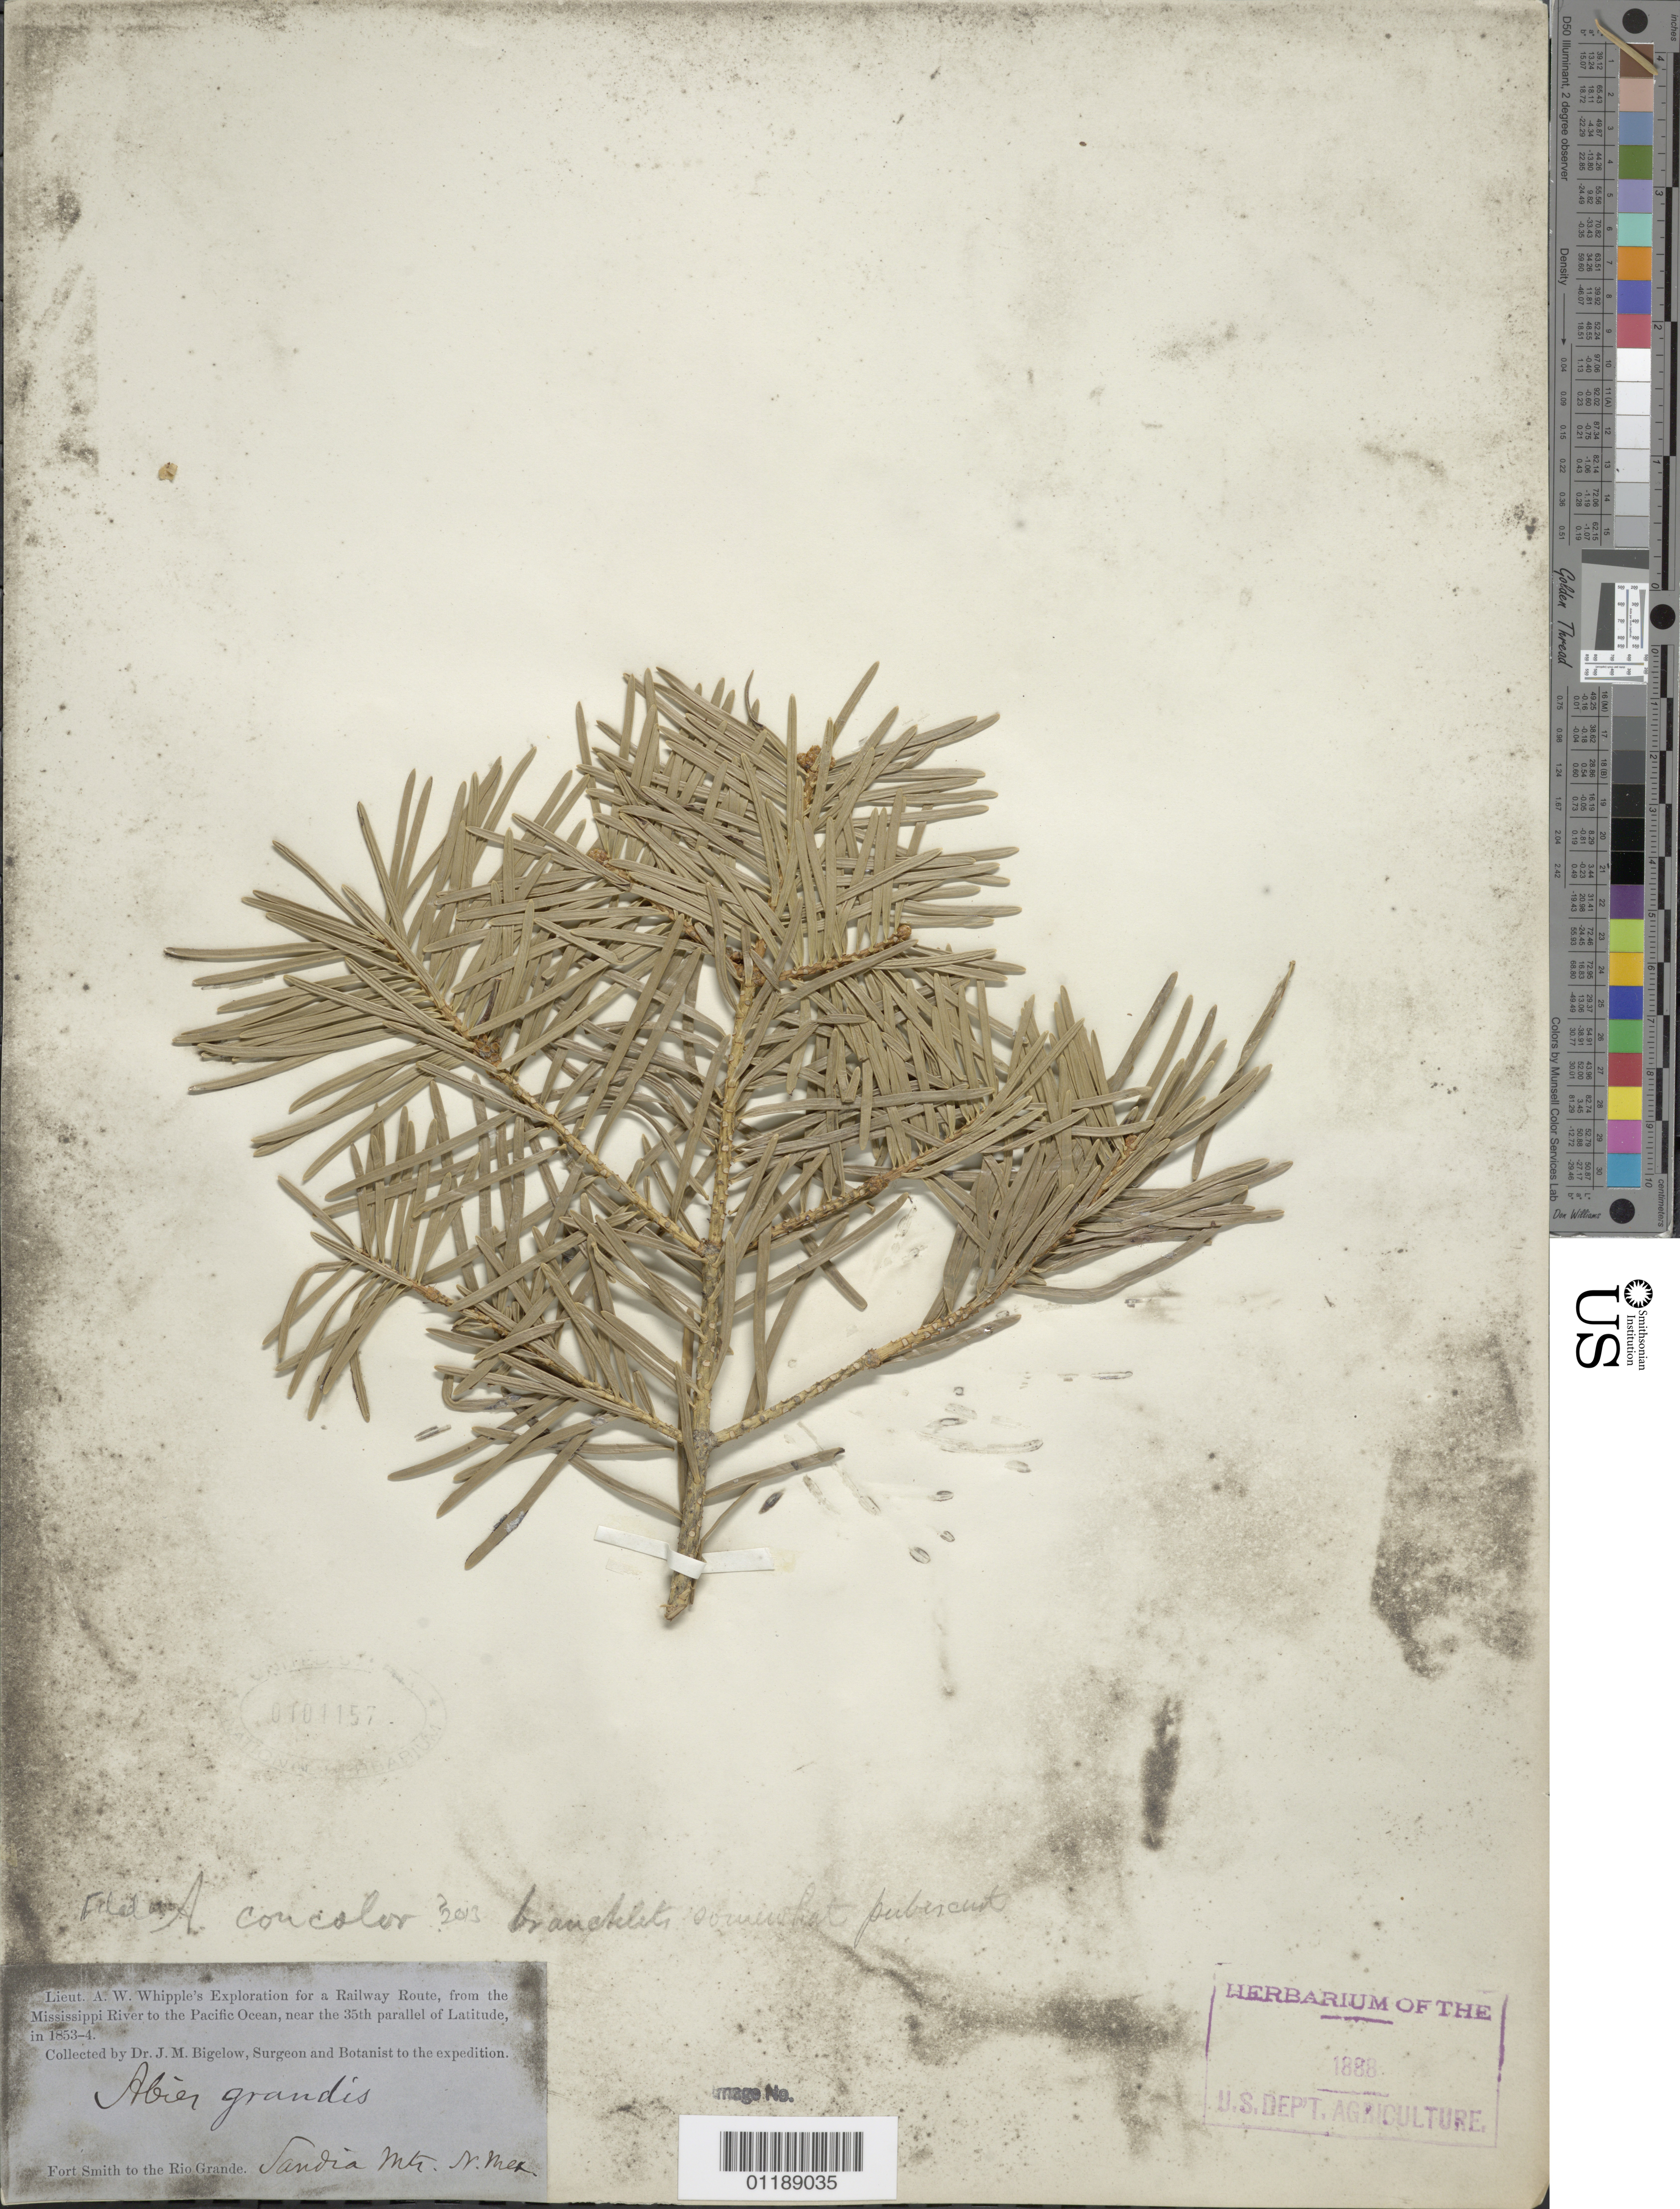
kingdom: Plantae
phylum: Tracheophyta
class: Pinopsida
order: Pinales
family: Pinaceae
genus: Abies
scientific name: Abies concolor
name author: (Gordon & Glend.) Lindl. ex Hildebr.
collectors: J. M. Bigelow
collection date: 1853/1854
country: United States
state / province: New Mexico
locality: Fort Smith to the Rio Grande, Sandia Mts.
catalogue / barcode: US 101157